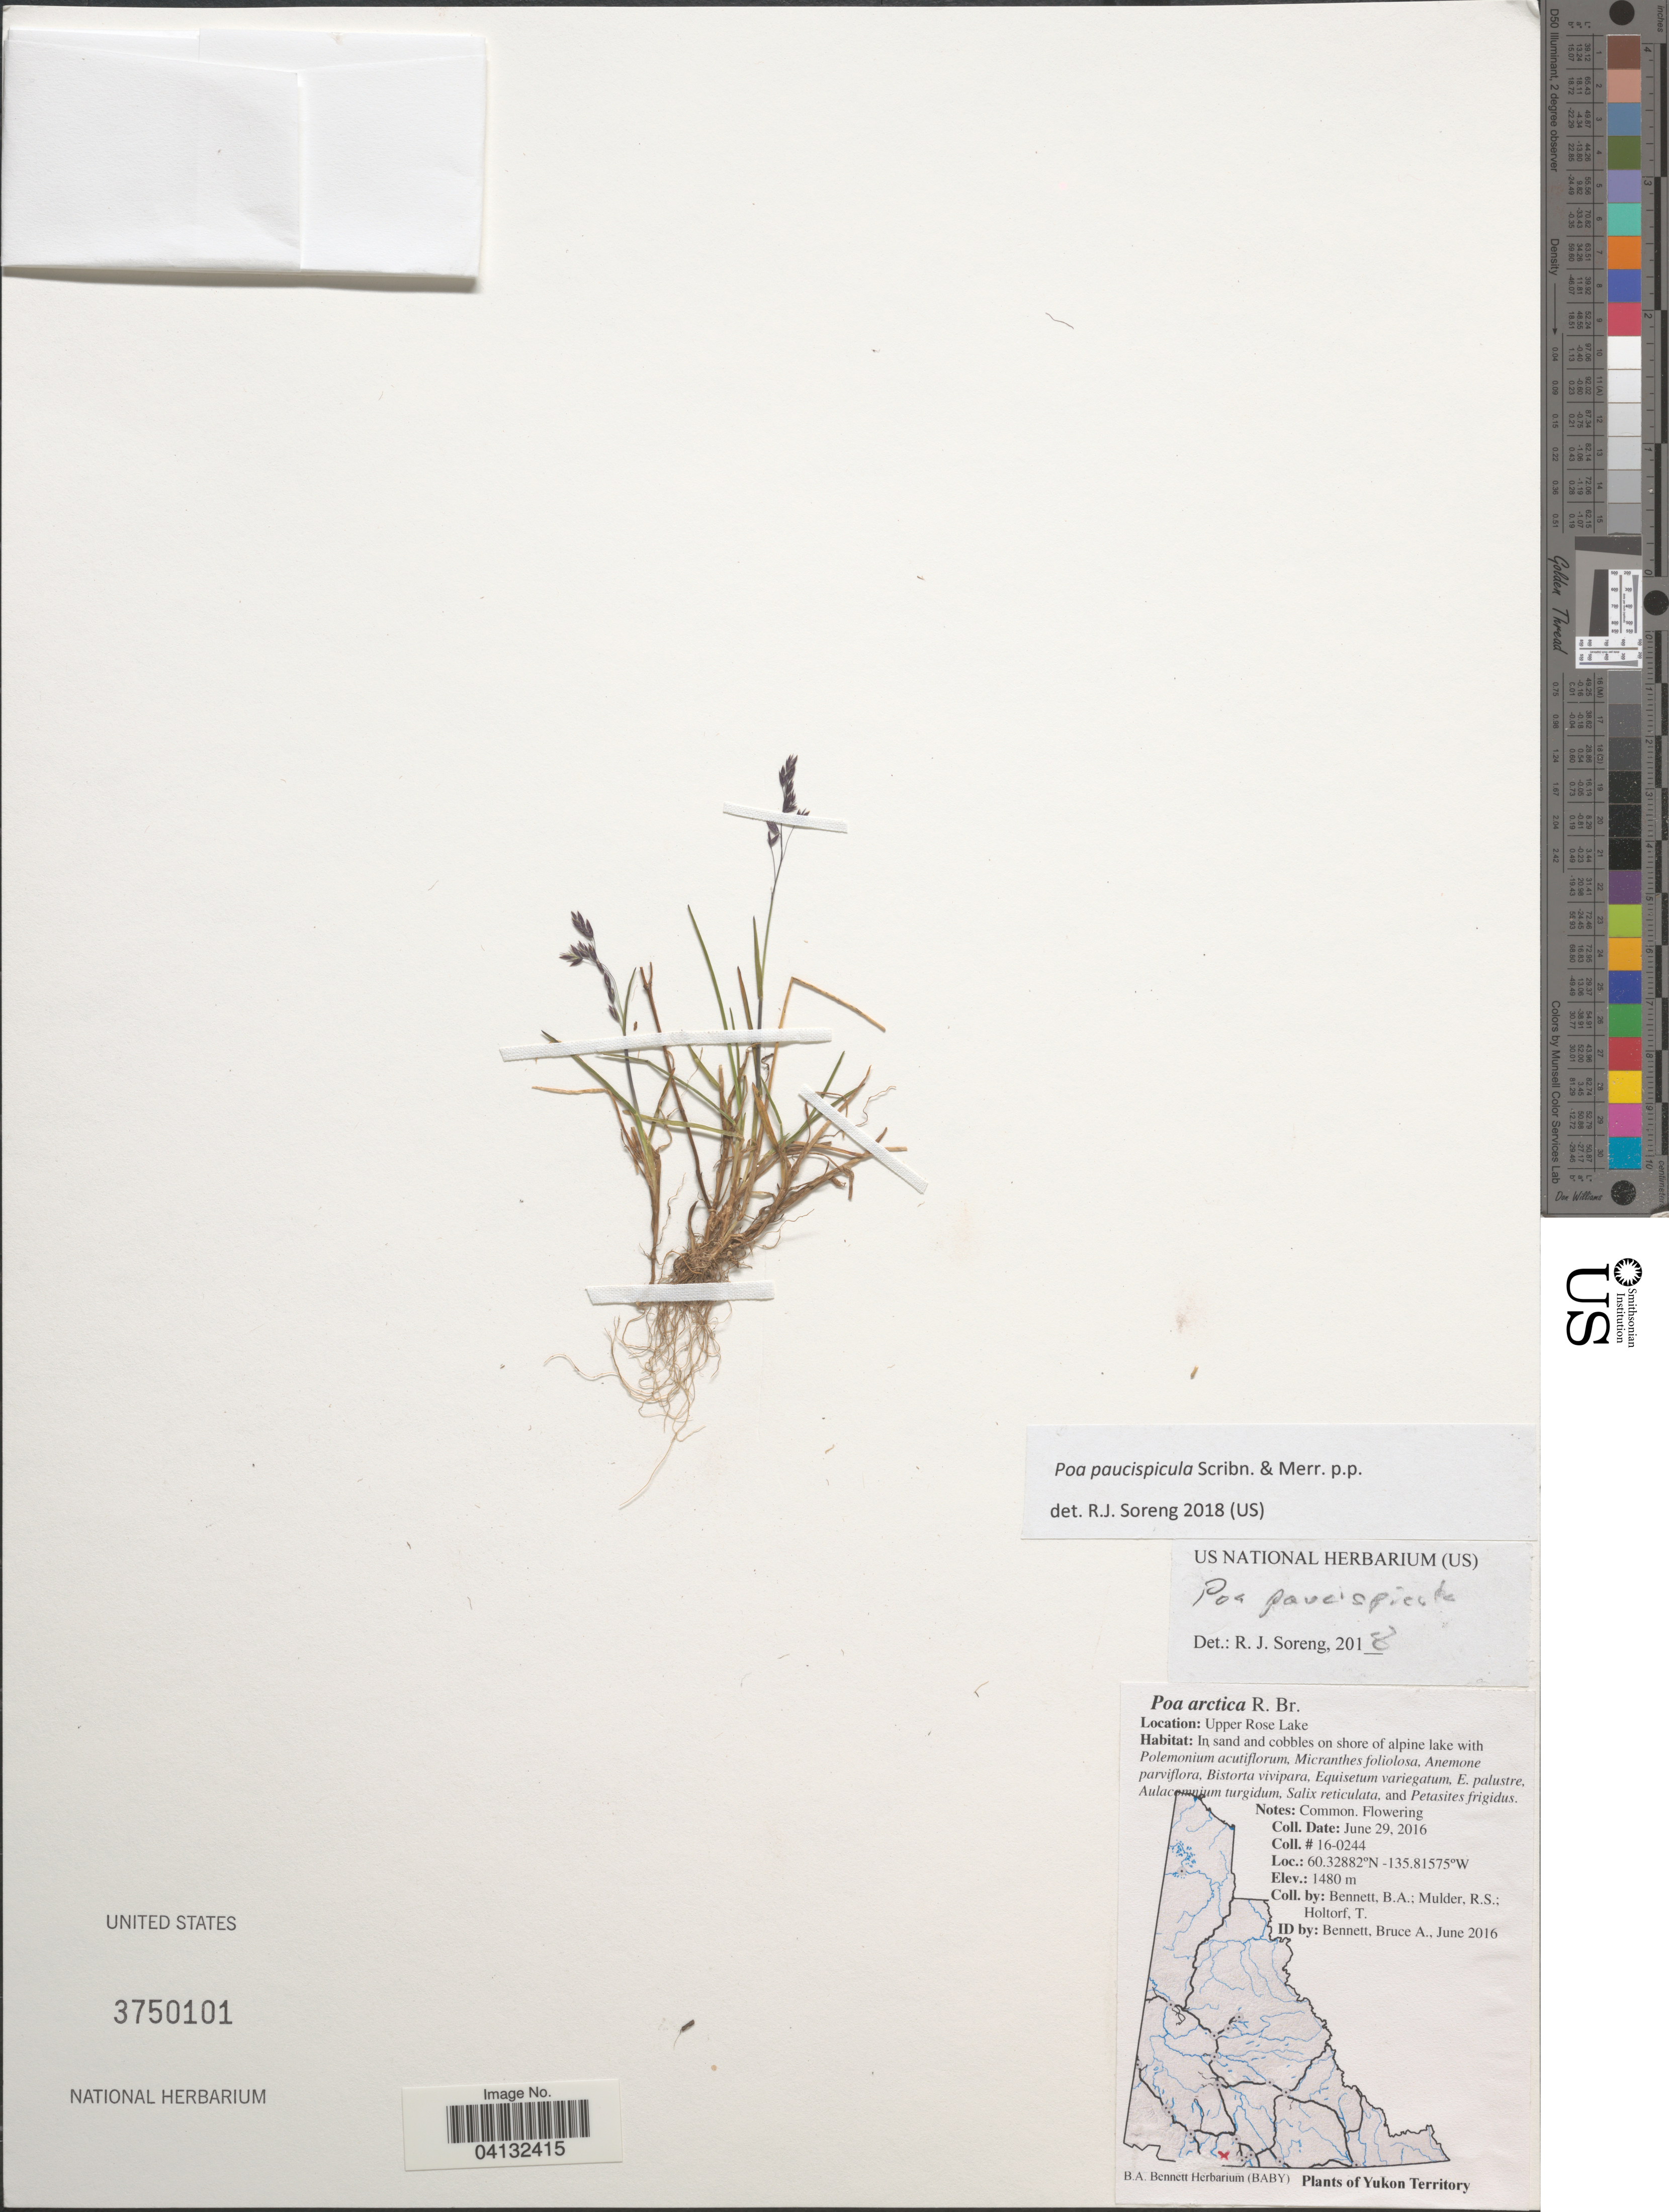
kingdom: Plantae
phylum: Tracheophyta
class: Liliopsida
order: Poales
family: Poaceae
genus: Poa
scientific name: Poa paucispicula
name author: Scribn. & Merr.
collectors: B. A. Bennett, R. Mulder & T. Holtrof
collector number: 16-0244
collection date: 2016-06-29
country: Canada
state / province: Yukon Territory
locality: Upper Rose Lake.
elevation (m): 1480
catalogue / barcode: US 3750101